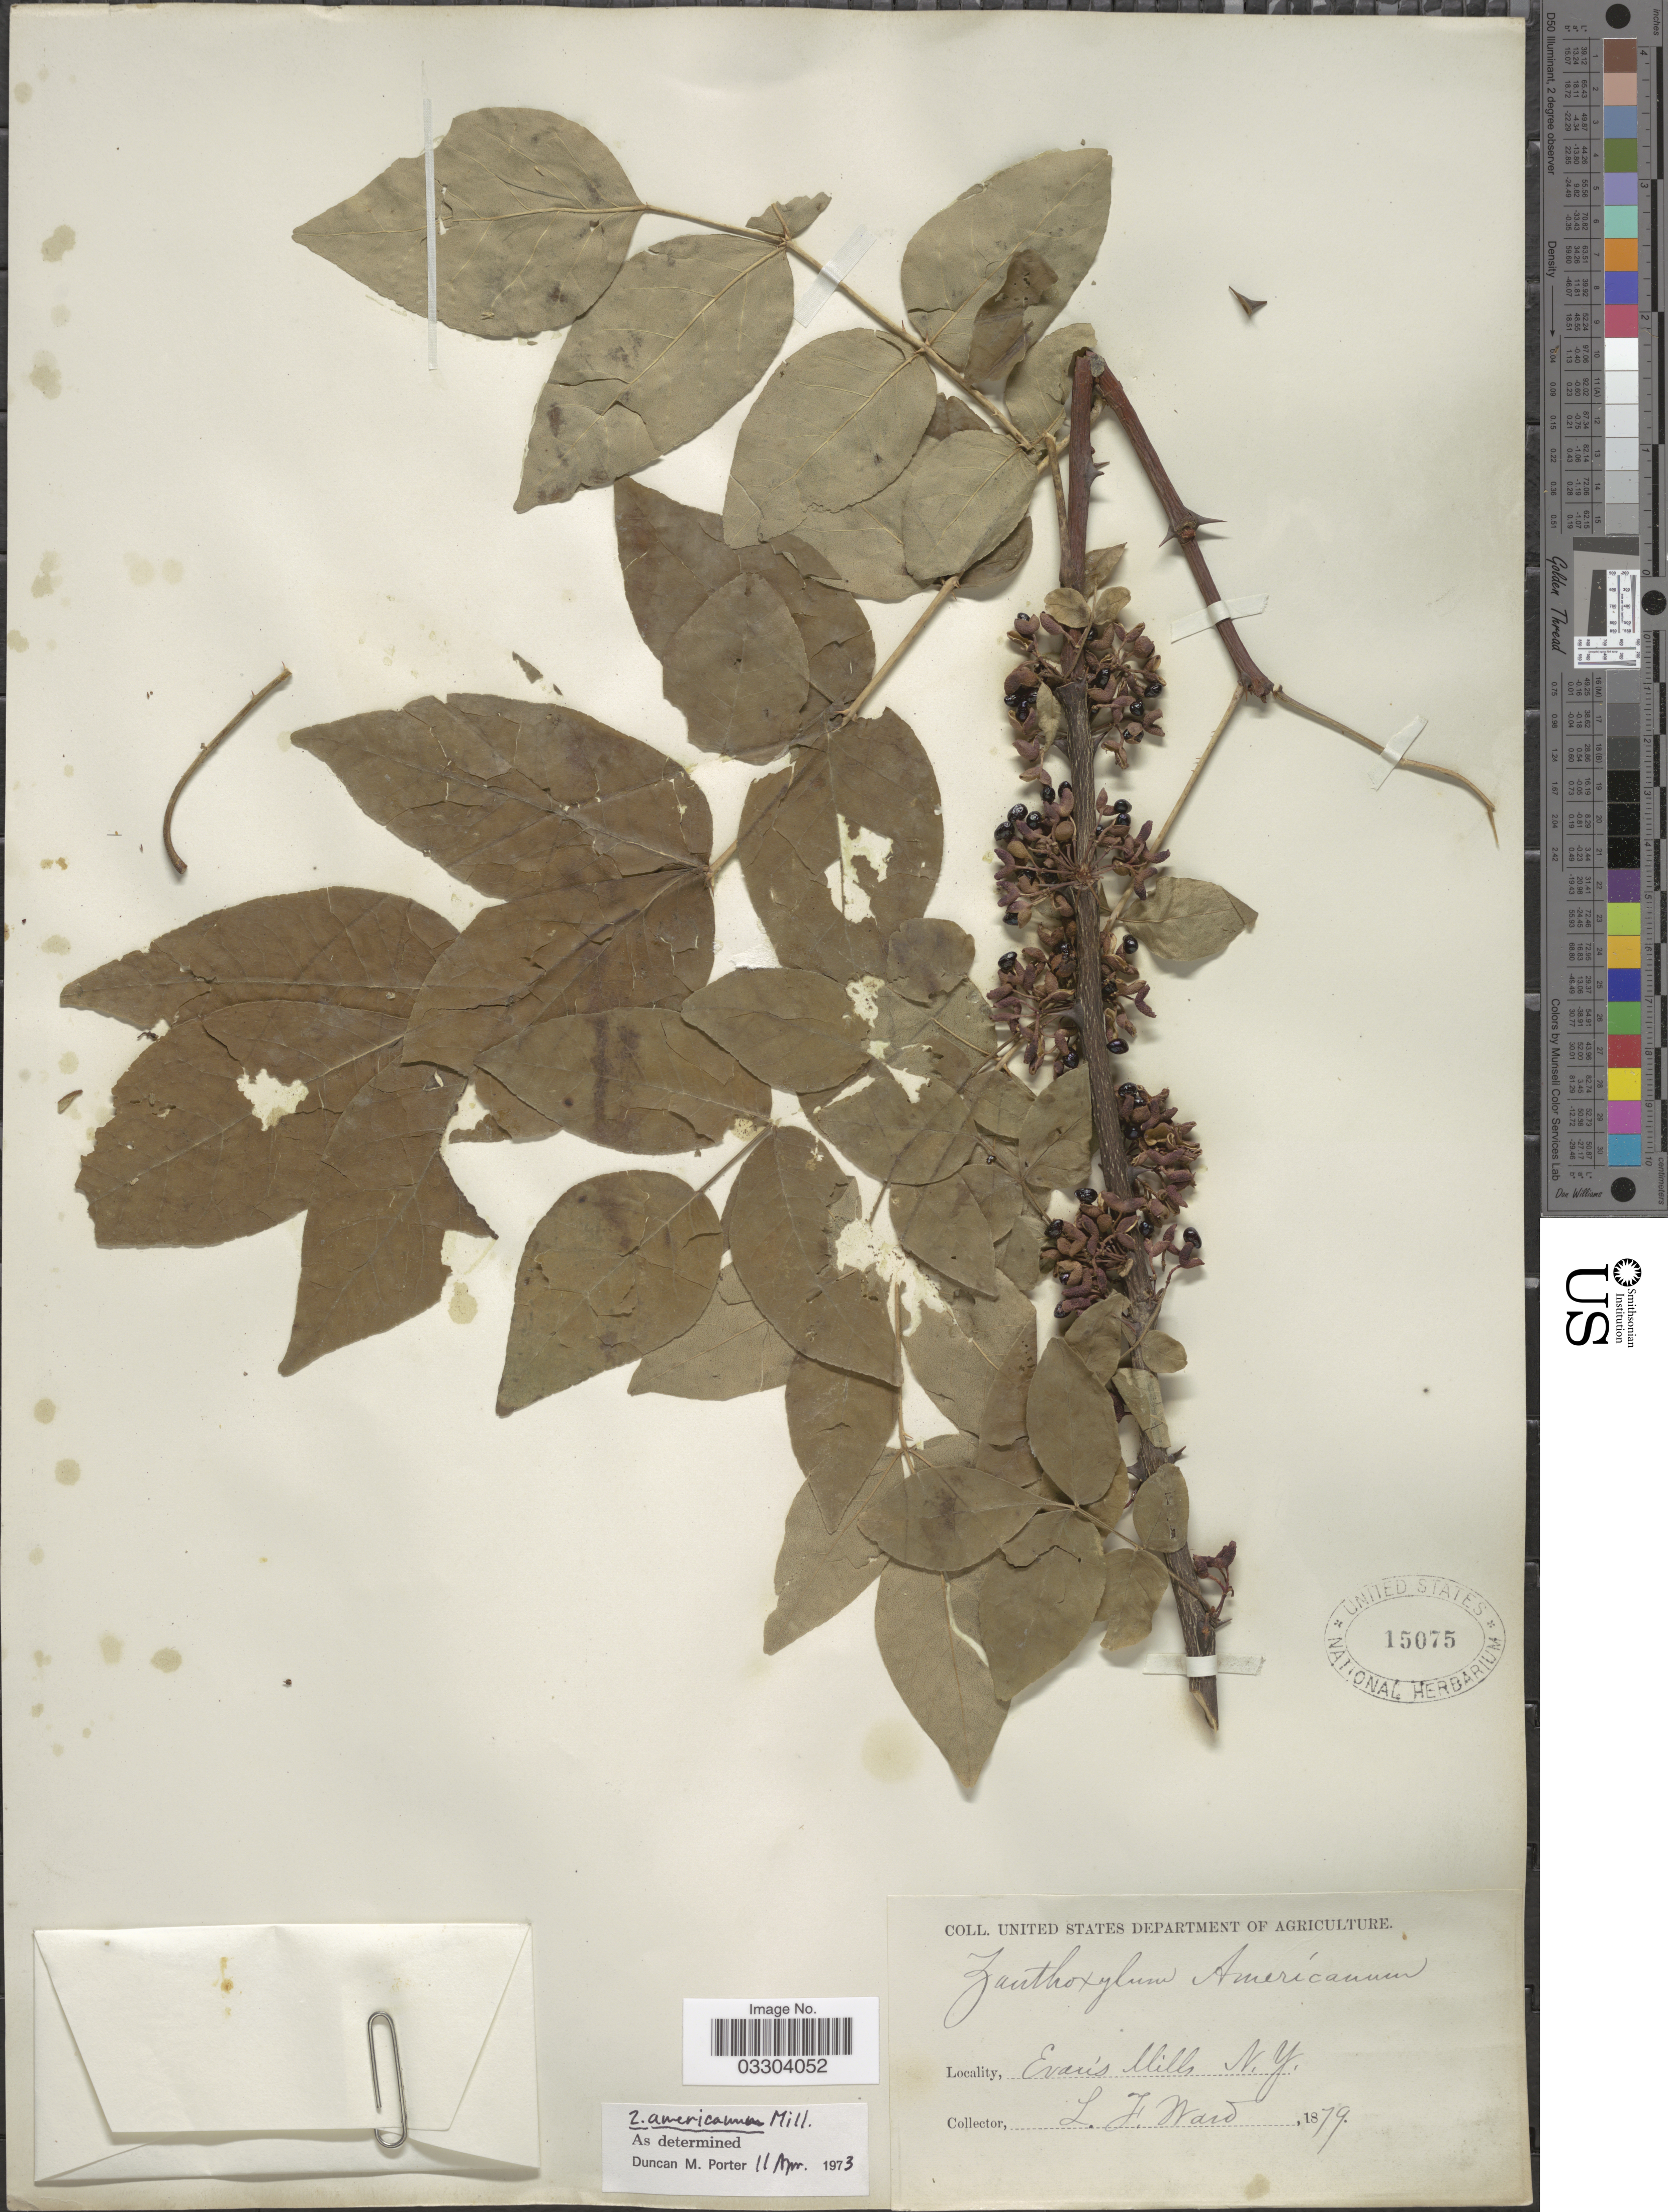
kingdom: Plantae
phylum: Tracheophyta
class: Magnoliopsida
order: Sapindales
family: Rutaceae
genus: Zanthoxylum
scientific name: Zanthoxylum americanum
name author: Mill.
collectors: L. Ward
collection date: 1879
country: United States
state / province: New York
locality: Evan's Mills.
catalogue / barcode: US 15075